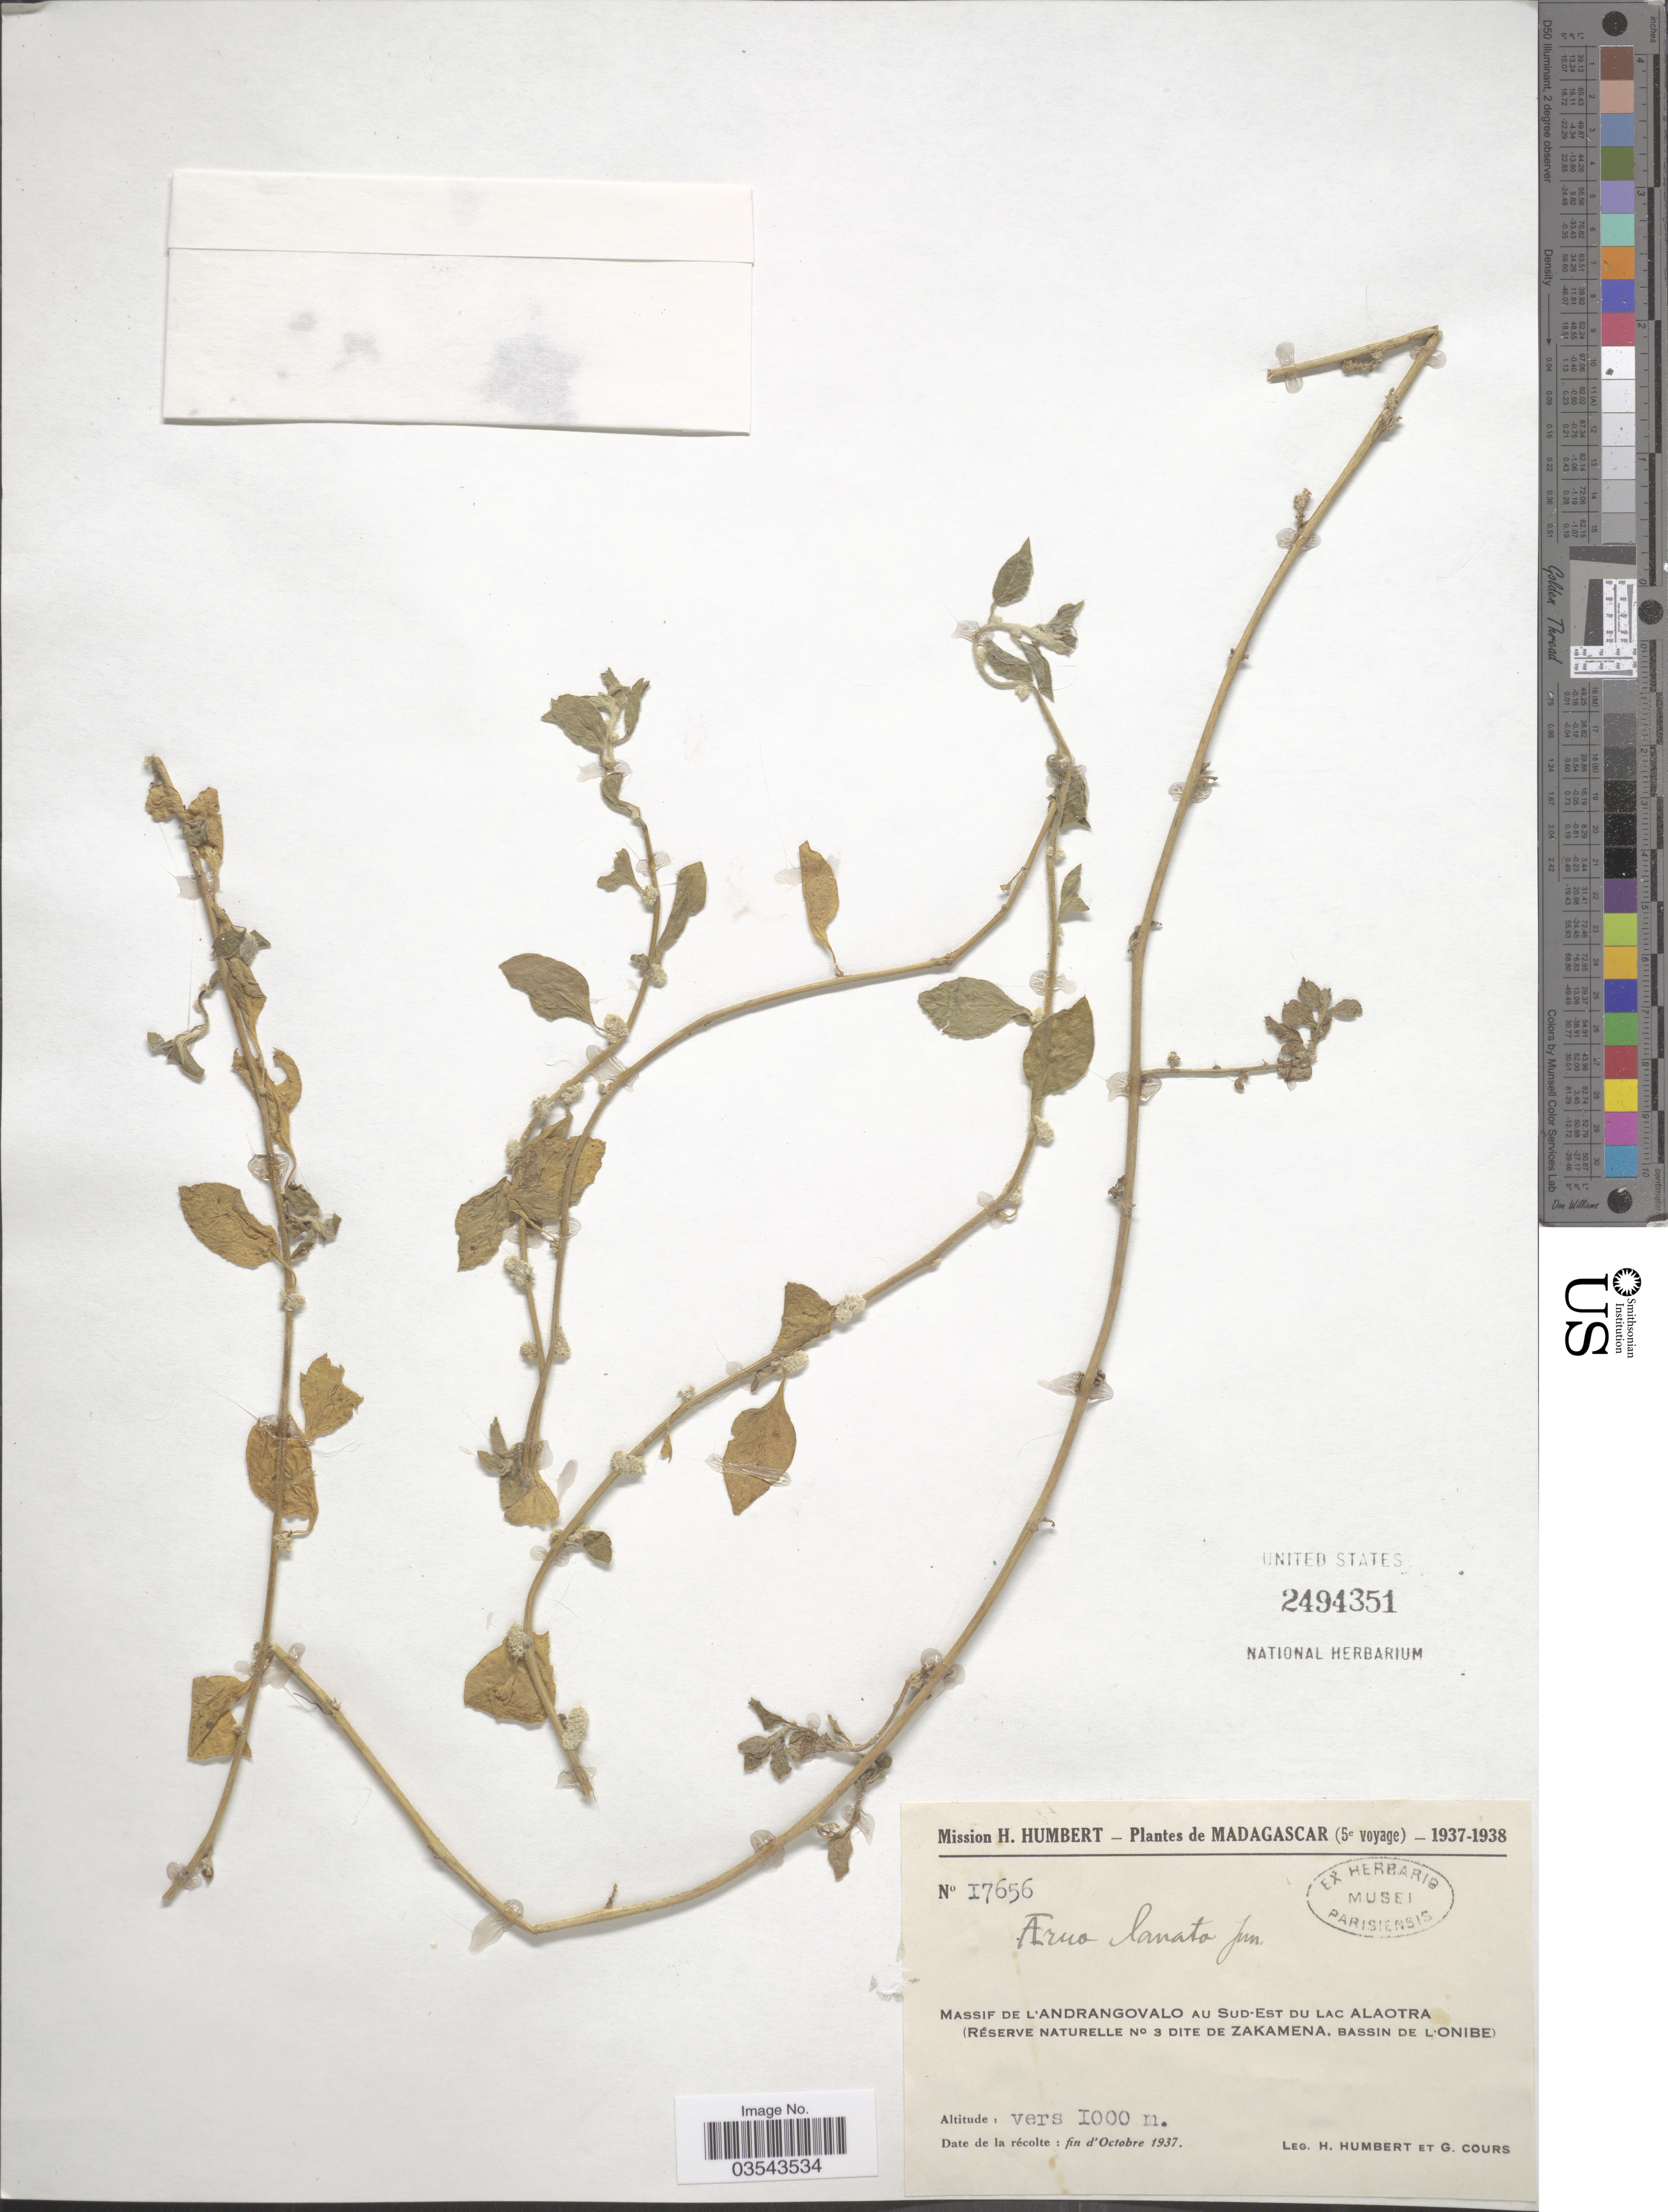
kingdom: Plantae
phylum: Tracheophyta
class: Magnoliopsida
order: Caryophyllales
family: Amaranthaceae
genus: Ouret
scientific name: Ouret lanata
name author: (L.) Kuntze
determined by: U.S. National Herbarium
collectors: H. Humbert & G. Cours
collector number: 17656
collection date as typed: fin d'Octobre 1937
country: Madagascar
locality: Massif de L'Andrangovalo au Sud-Est du Lac Alaotra (Réserve Naturelle N° 3 dite de Zakamena, Bassin de L'Onibe)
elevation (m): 1000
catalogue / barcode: US 2494351